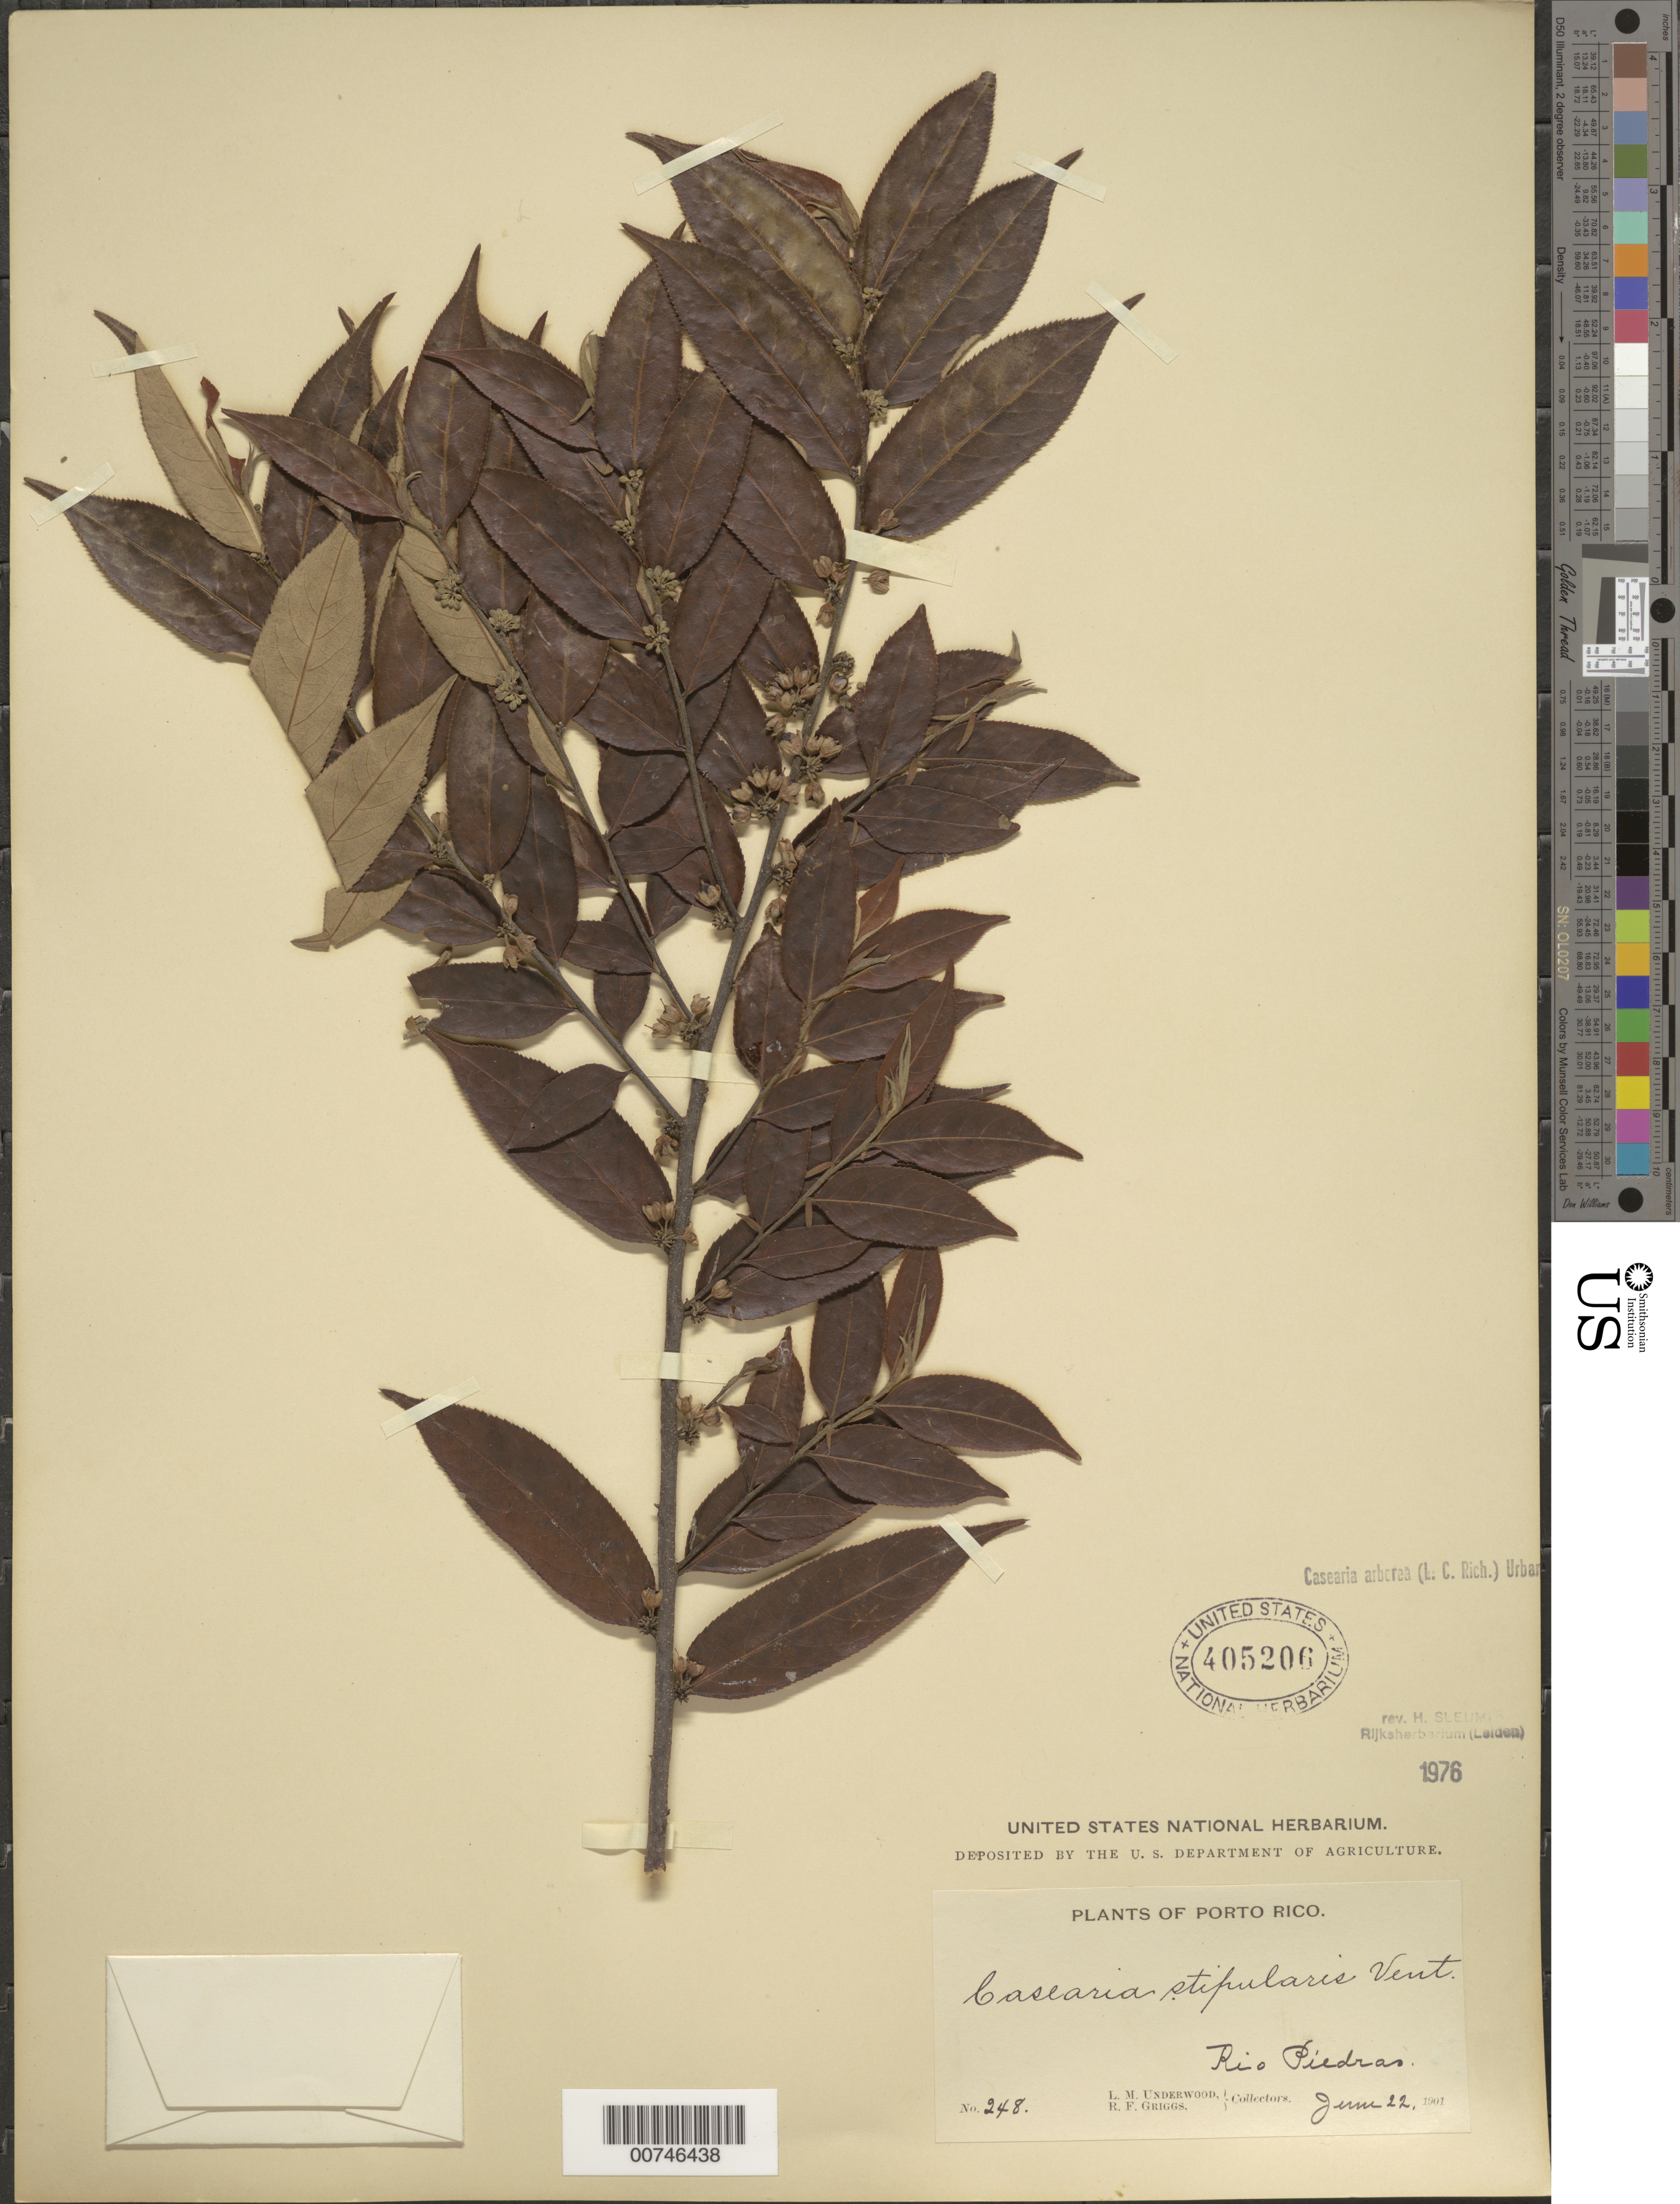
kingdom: Plantae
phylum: Tracheophyta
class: Magnoliopsida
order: Malpighiales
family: Salicaceae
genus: Casearia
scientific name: Casearia arborea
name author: (Rich.) Urb.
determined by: Sleumer, H. O.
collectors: L. M. Underwood & R. F. Griggs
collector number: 248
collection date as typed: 22 Jun 1901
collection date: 1901-06-22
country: Puerto Rico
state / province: San Juan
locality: Rio Piedras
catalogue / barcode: US 405206